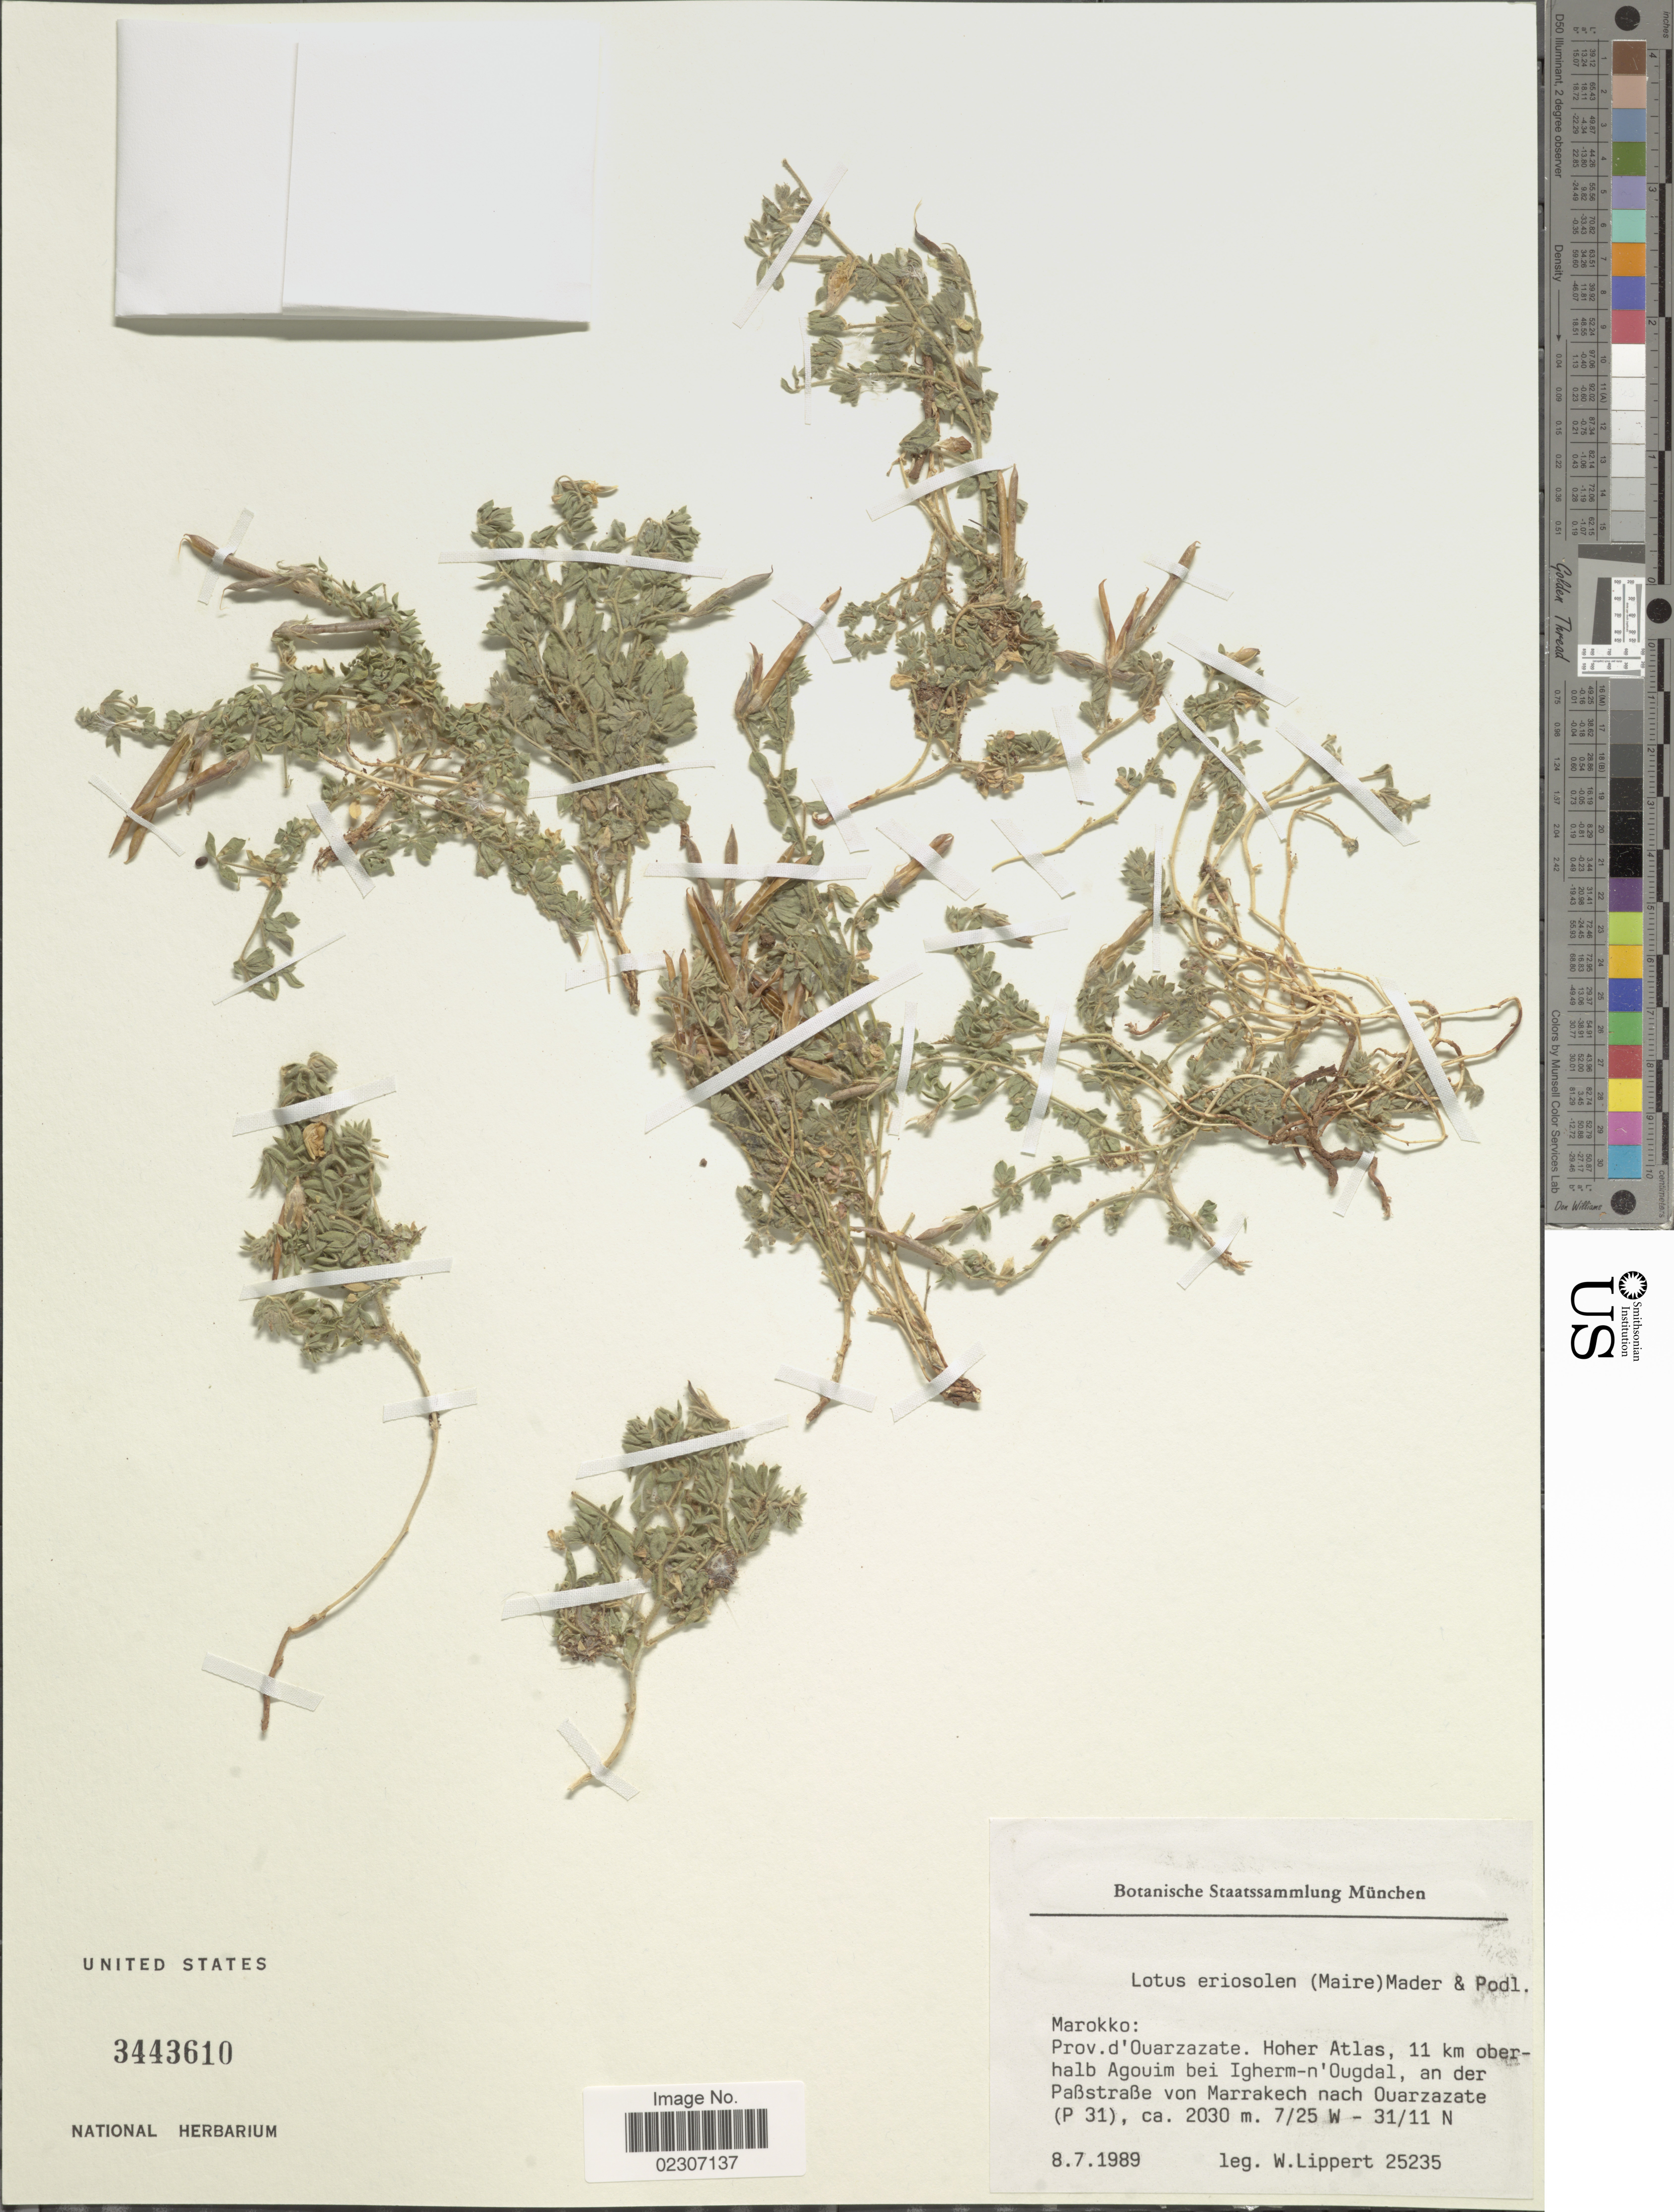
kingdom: Plantae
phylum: Tracheophyta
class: Magnoliopsida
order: Fabales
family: Fabaceae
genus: Lotus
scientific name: Lotus eriosolen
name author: (Maire) Mader & Podlech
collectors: W. Lippert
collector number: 25235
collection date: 1989-07-08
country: Morocco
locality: Marokko: Prov'd Ouarzazate, Hoher Atlas, 11 km oberhalb Agouim bei Igherm-n'Ougdal, an der Pabstrabe von Marakech nach Ouarzazate (P 31)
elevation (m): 2030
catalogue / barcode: US 3443610